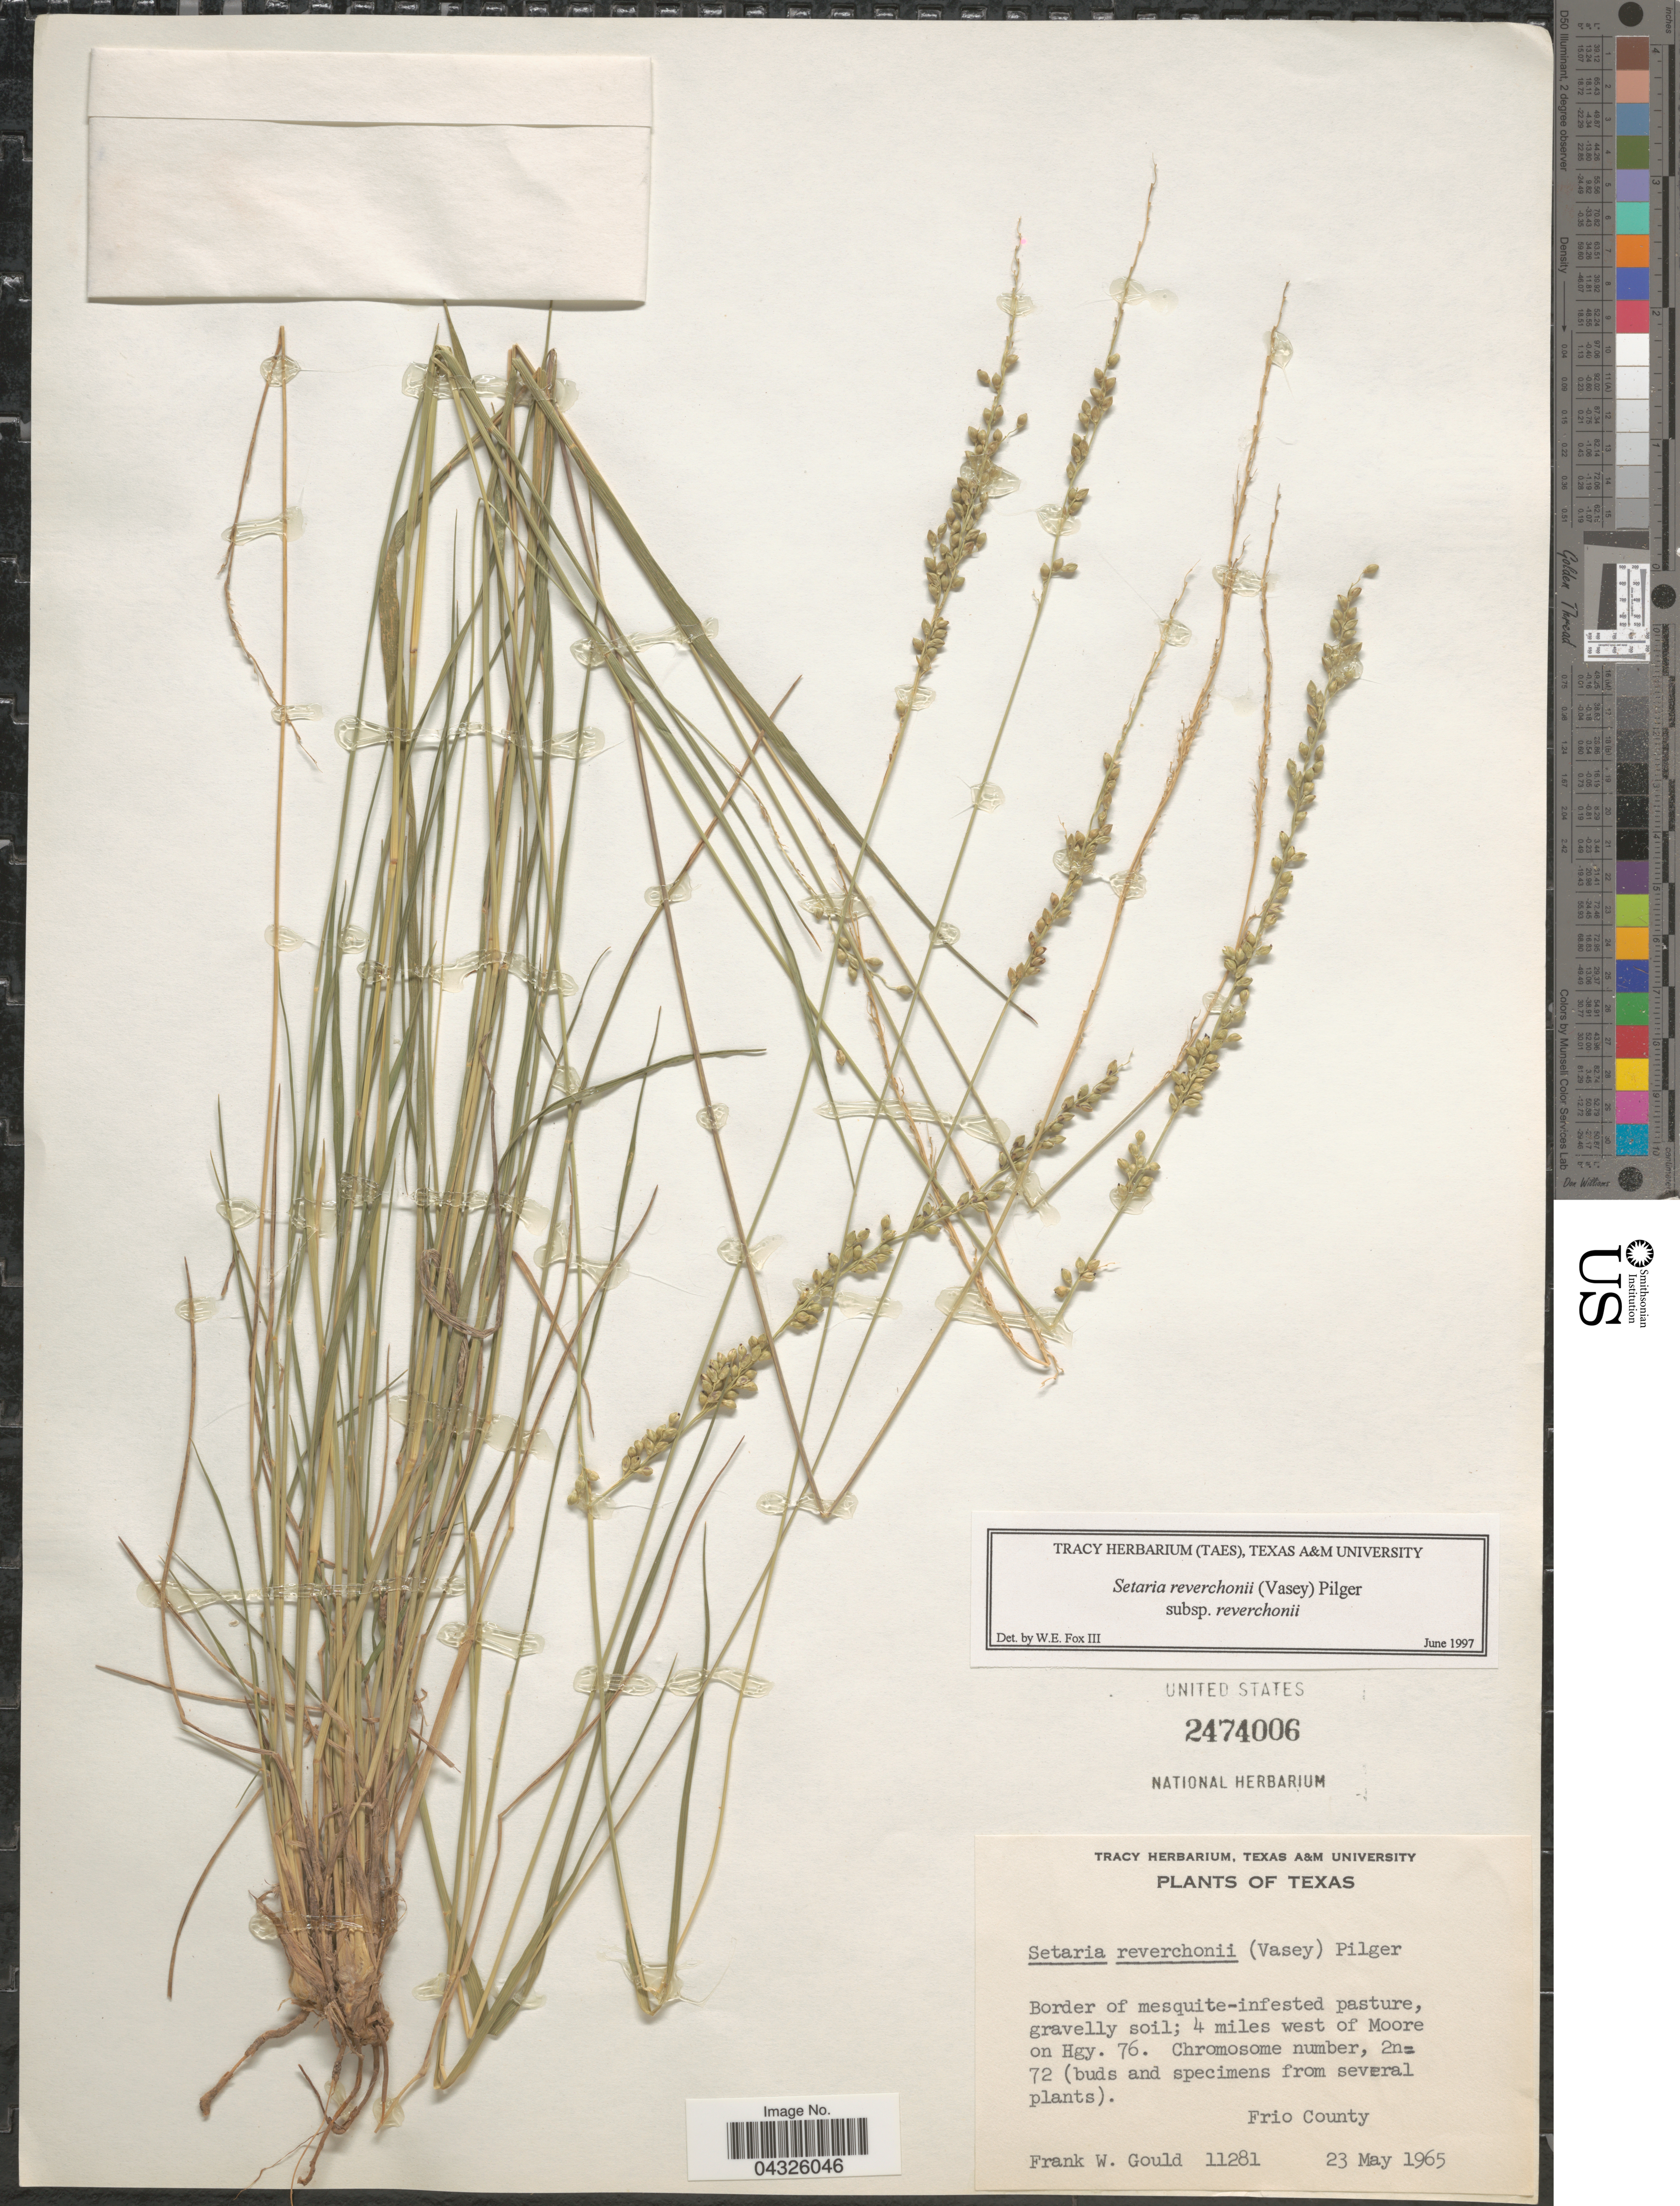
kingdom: Plantae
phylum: Tracheophyta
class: Liliopsida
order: Poales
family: Poaceae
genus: Setaria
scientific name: Setaria reverchonii subsp. reverchonii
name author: (Vasey) Pilg.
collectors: F. W. Gould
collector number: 11281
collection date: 1965-05-23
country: United States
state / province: Texas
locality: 4 miles west of Moore on Hgy. 76. Frio County.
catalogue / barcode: US 2474006